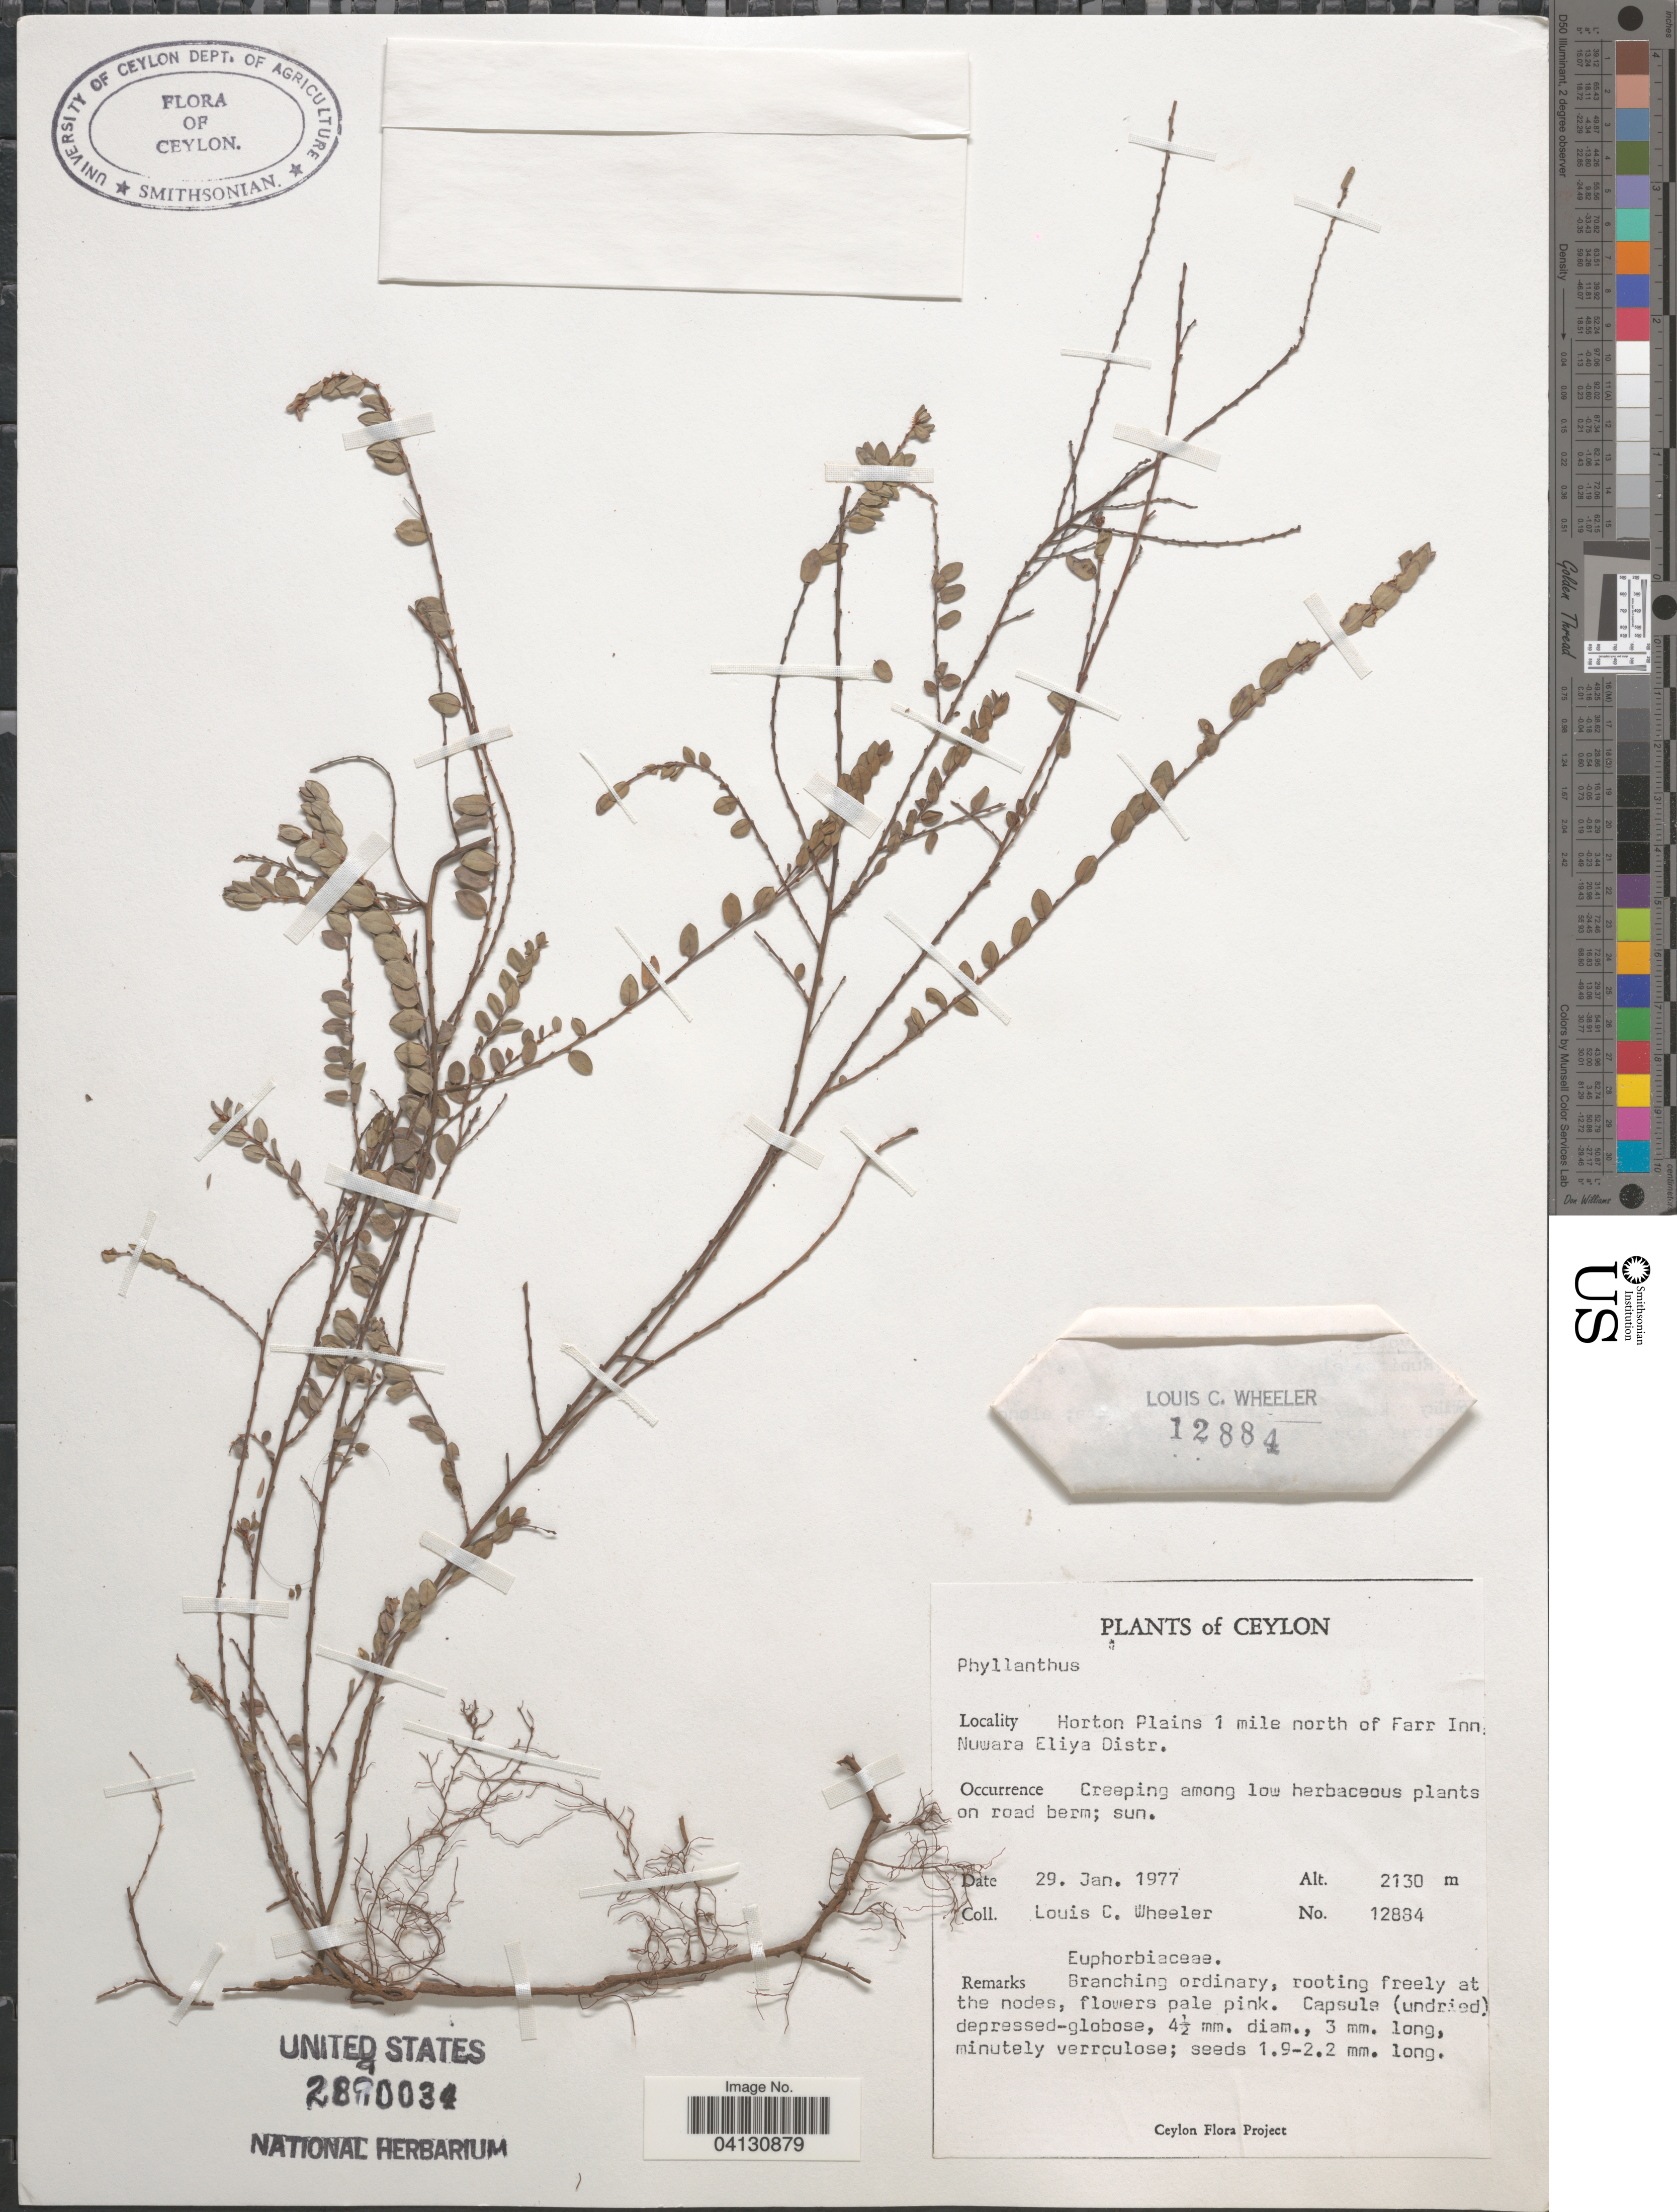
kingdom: Plantae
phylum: Tracheophyta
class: Magnoliopsida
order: Malpighiales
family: Phyllanthaceae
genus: Phyllanthus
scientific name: Phyllanthus sp.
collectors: L. C. Wheeler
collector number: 12884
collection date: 1977-01-29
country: Sri Lanka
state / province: Central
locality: Ceylon. Horton Plains 1 mile north of Farr Inn. Nuwara Eliya Distr.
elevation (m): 2130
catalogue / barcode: US 2890034